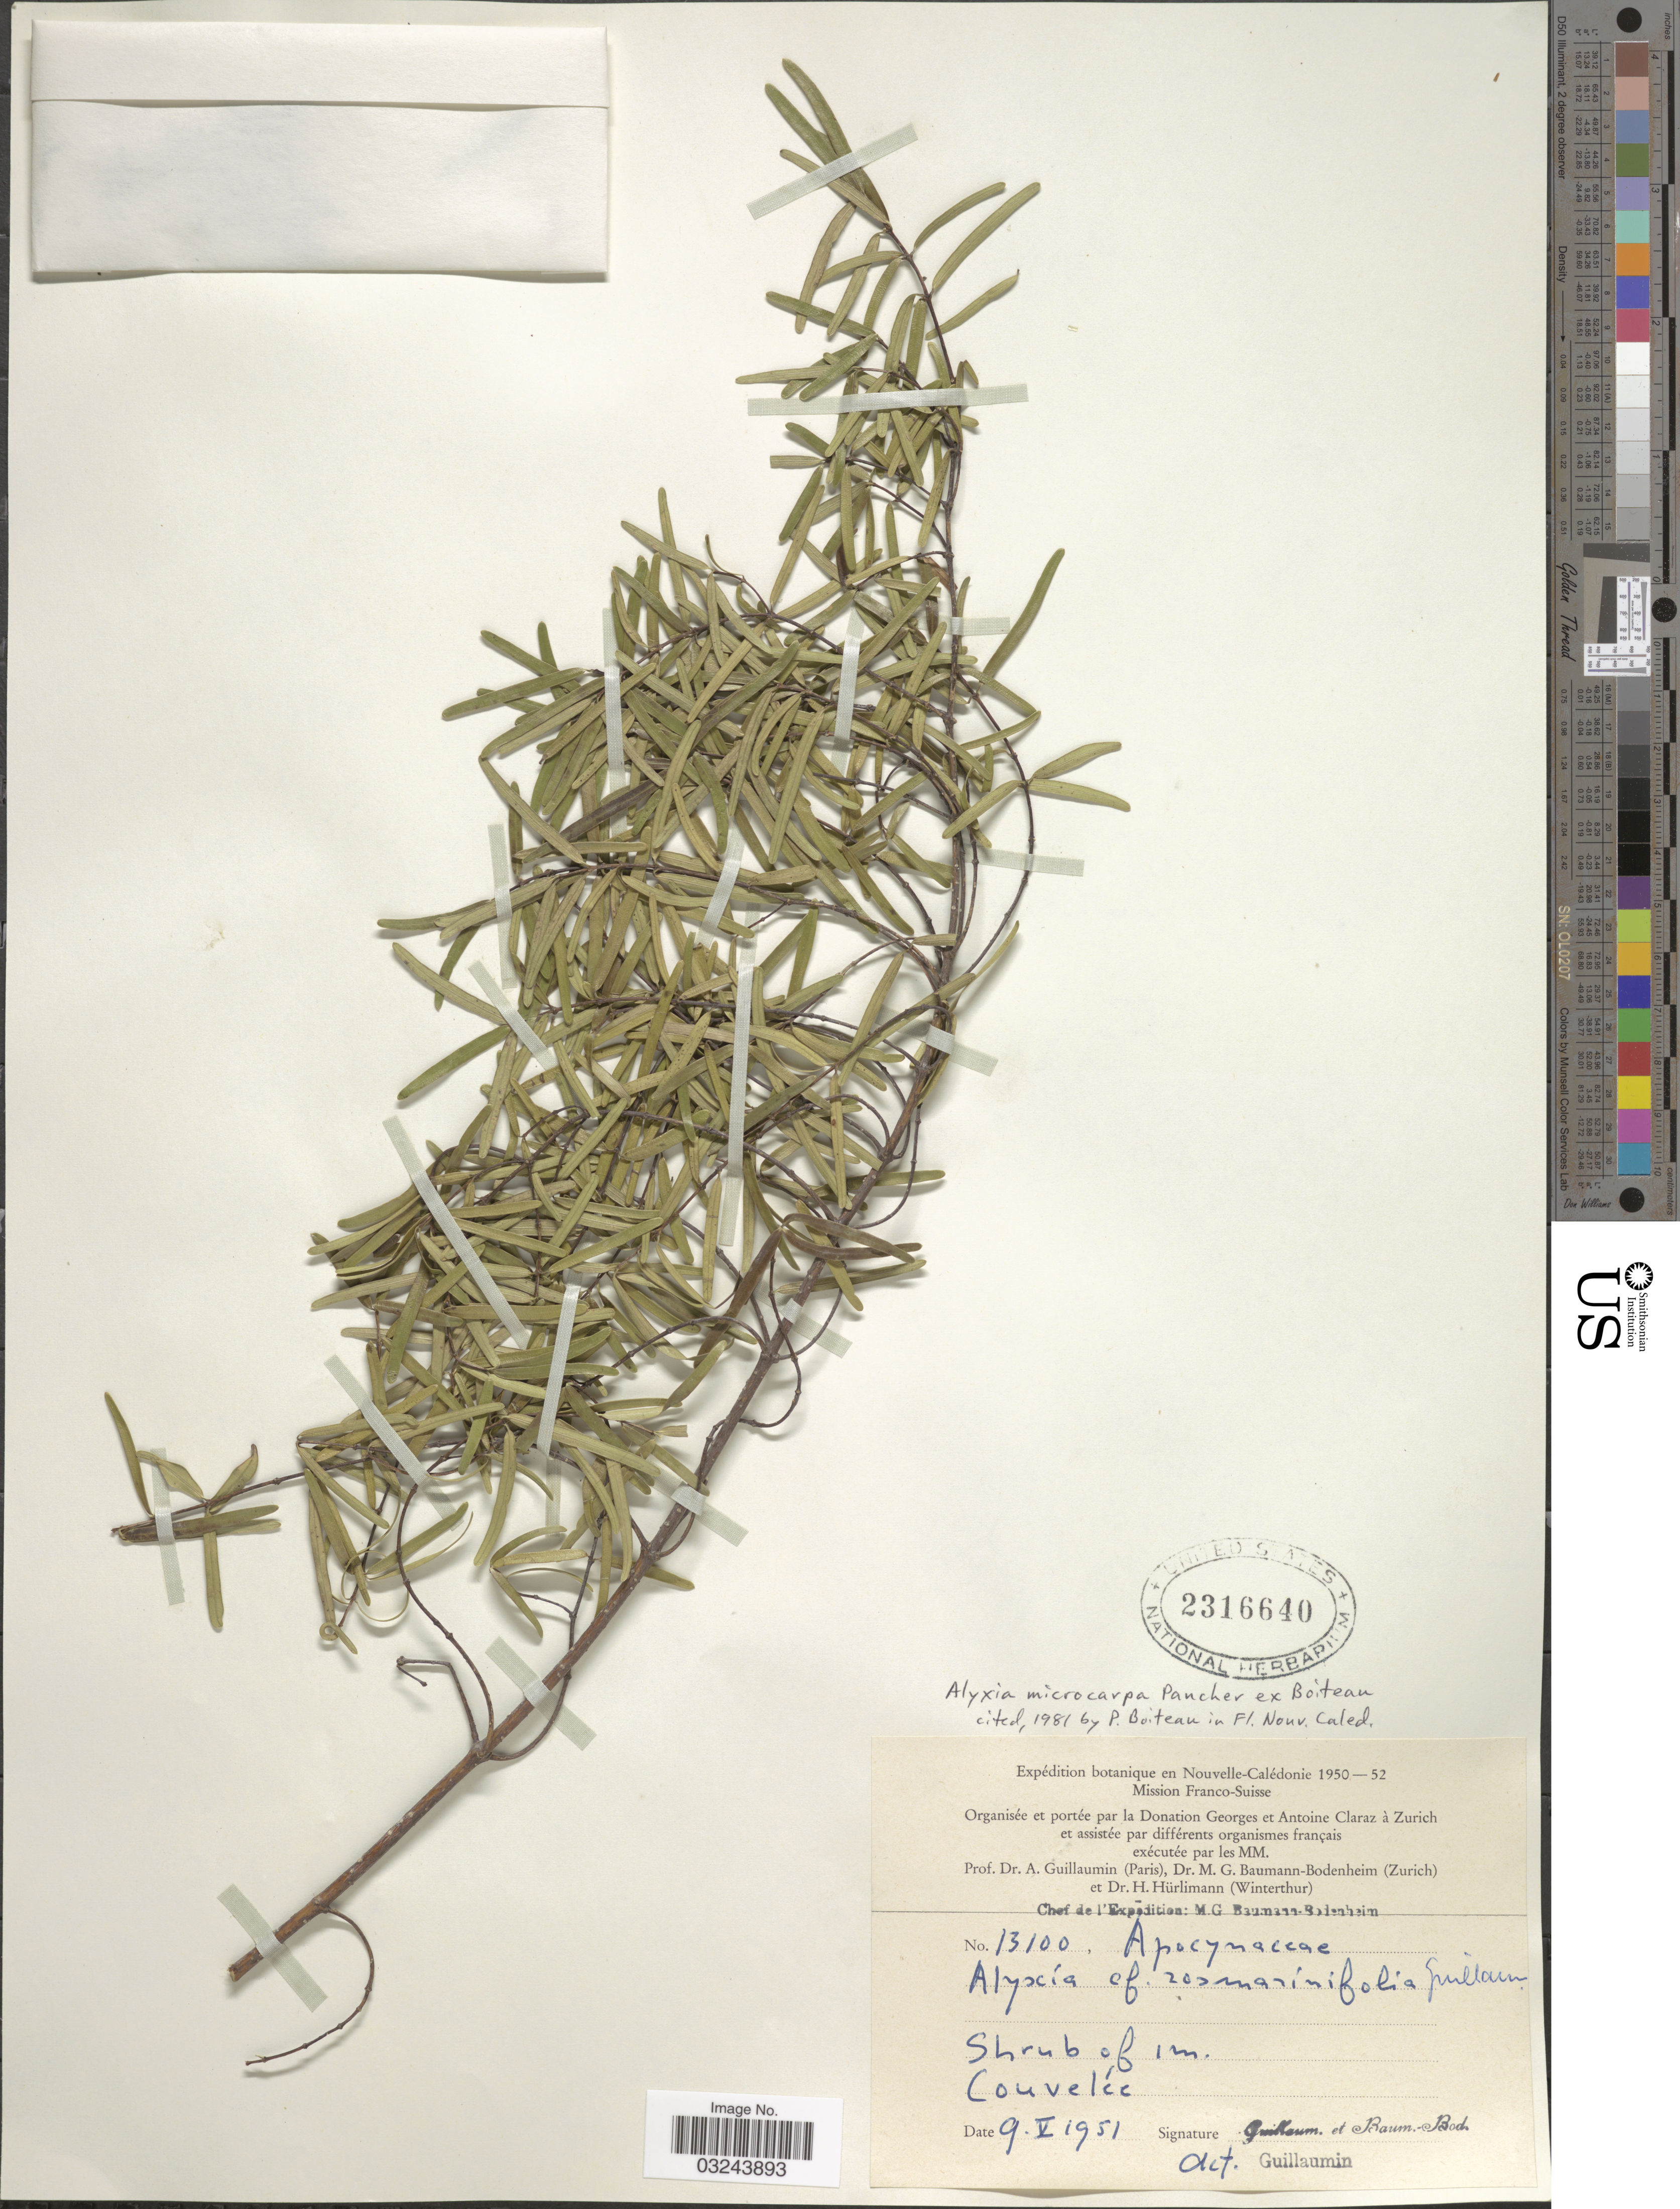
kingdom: Plantae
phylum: Tracheophyta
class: Magnoliopsida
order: Gentianales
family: Apocynaceae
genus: Alyxia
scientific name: Alyxia microcarpa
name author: Pancher ex Boiteau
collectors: A. Guillaumin & M. G. Baumann-Bodenheim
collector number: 13100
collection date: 1951-05-09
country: New Caledonia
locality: Nouvelle-Calédonie. Couvelée.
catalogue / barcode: US 2316640